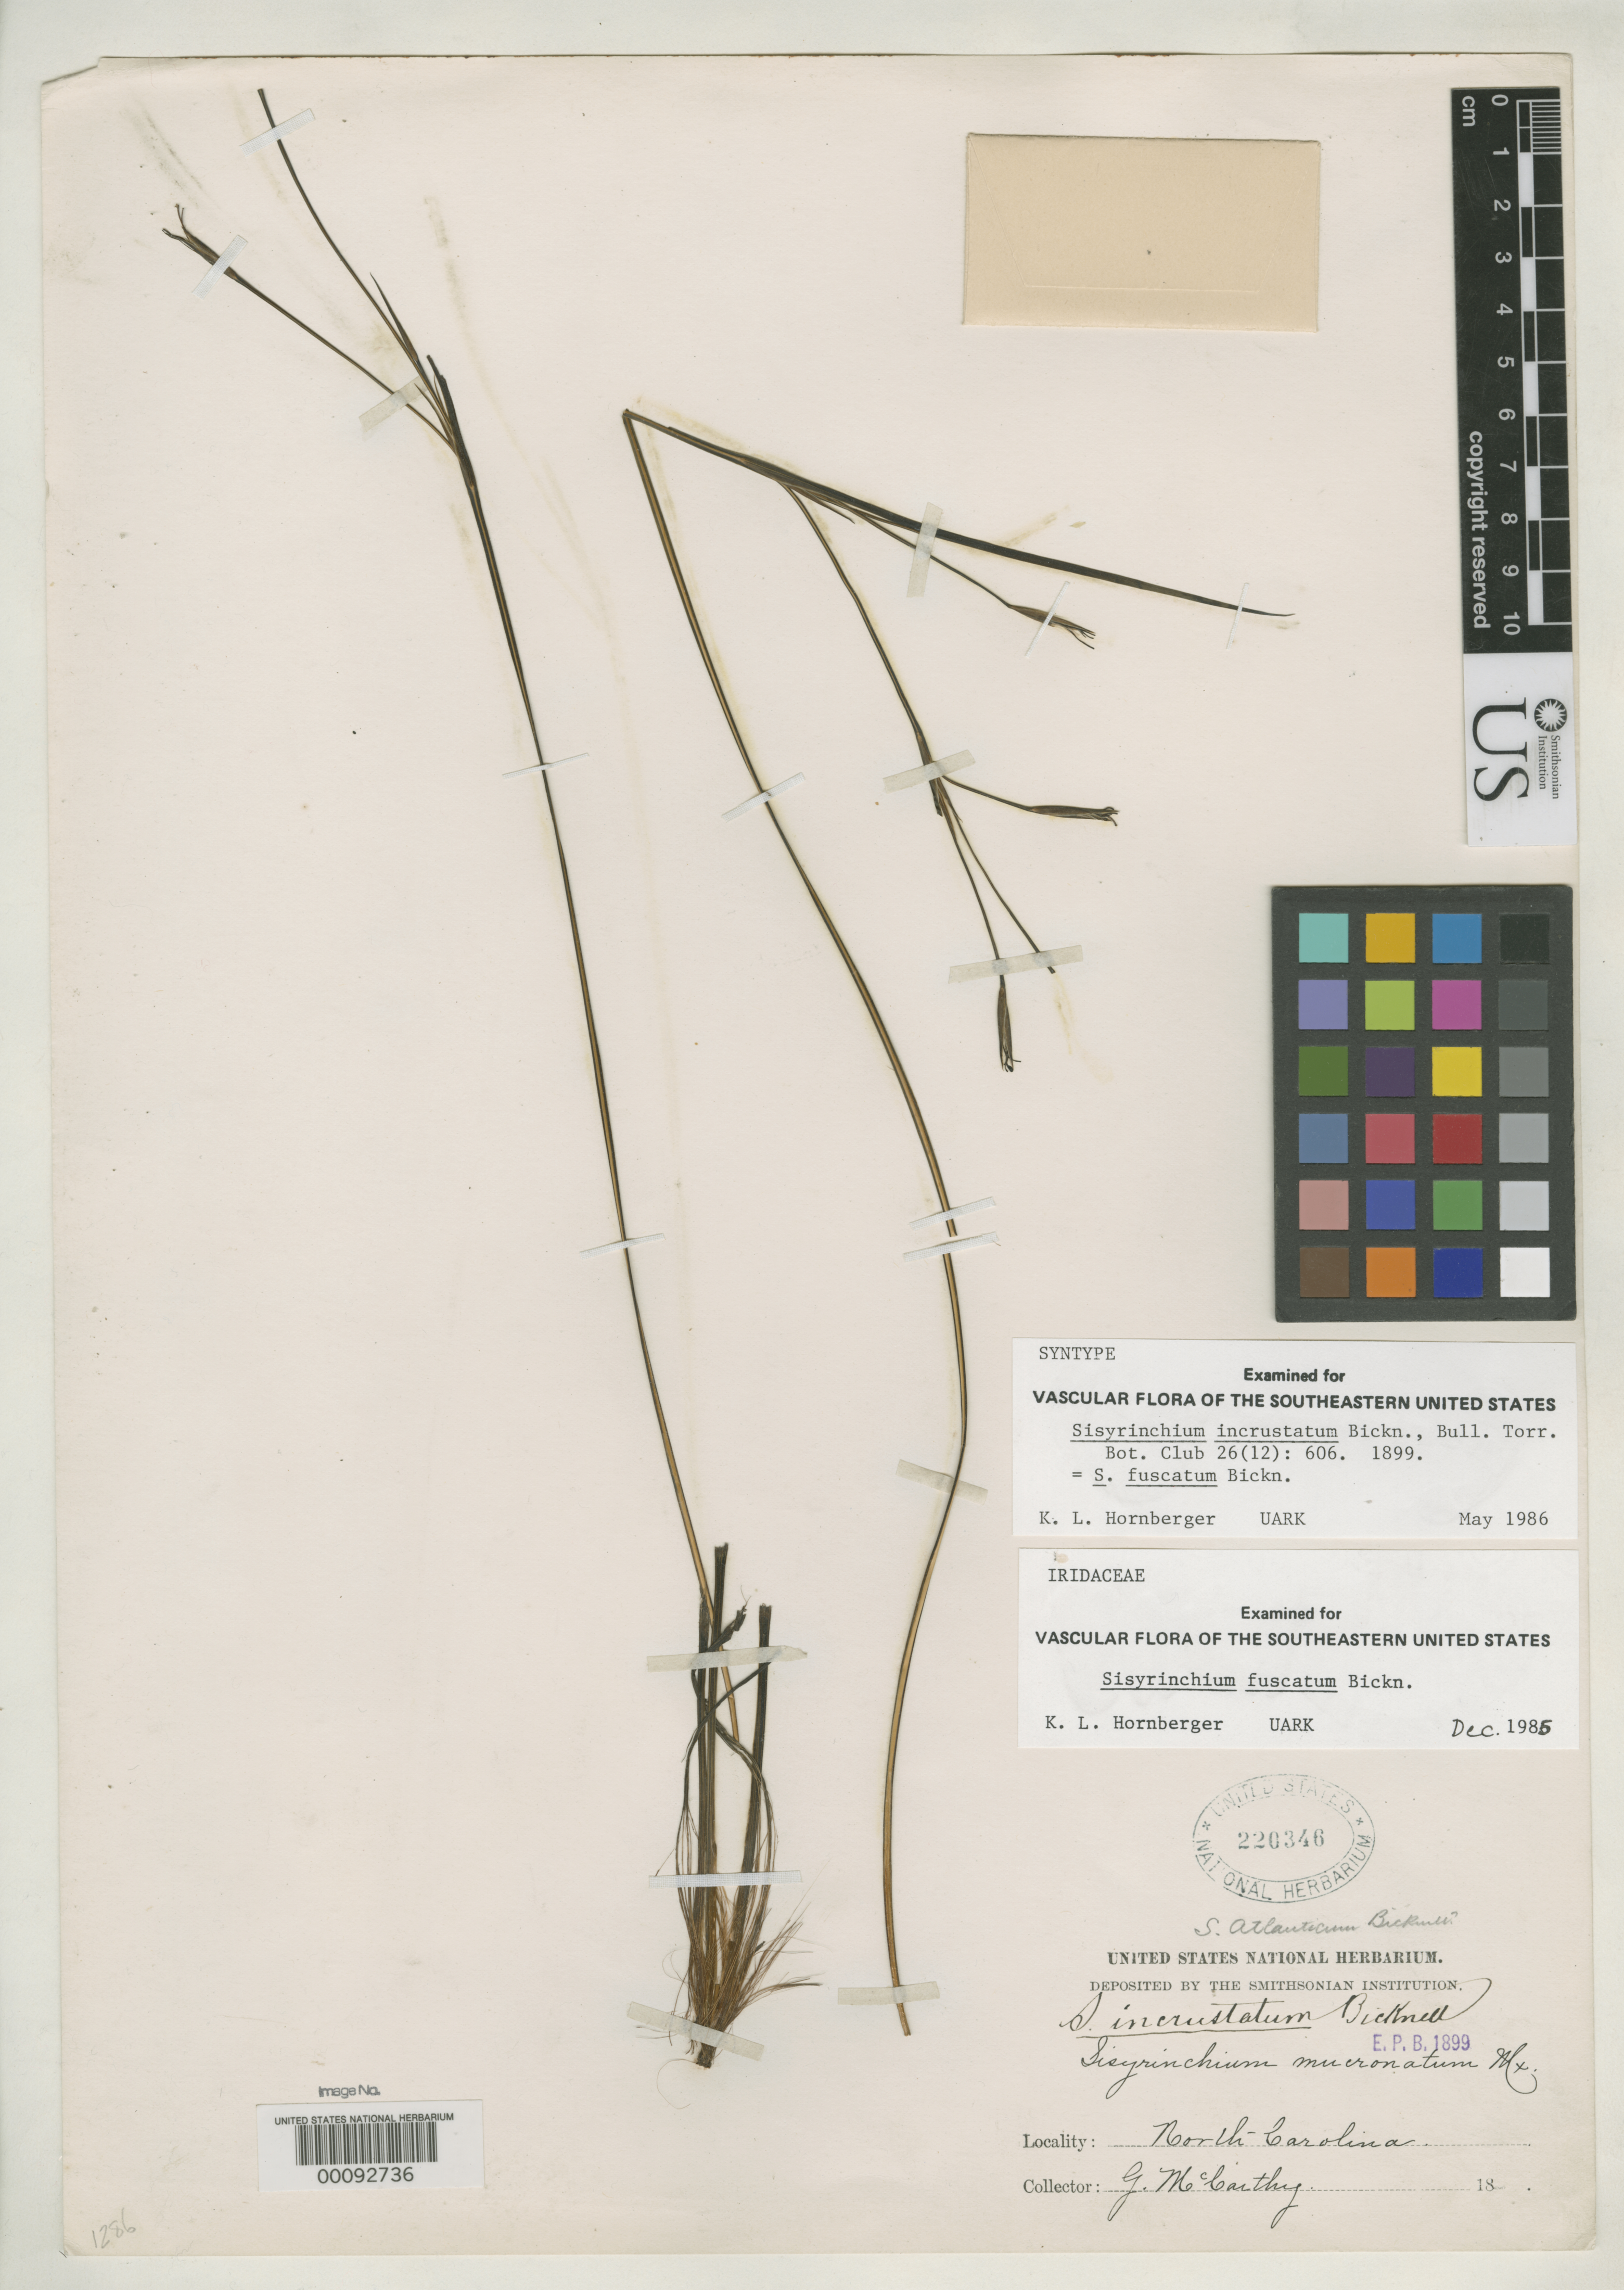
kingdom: Plantae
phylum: Tracheophyta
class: Liliopsida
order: Asparagales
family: Iridaceae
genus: Sisyrinchium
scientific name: Sisyrinchium incrustatum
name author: E.P. Bicknell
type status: Syntype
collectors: G. M. McCarthy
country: United States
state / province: North Carolina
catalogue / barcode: US 220346